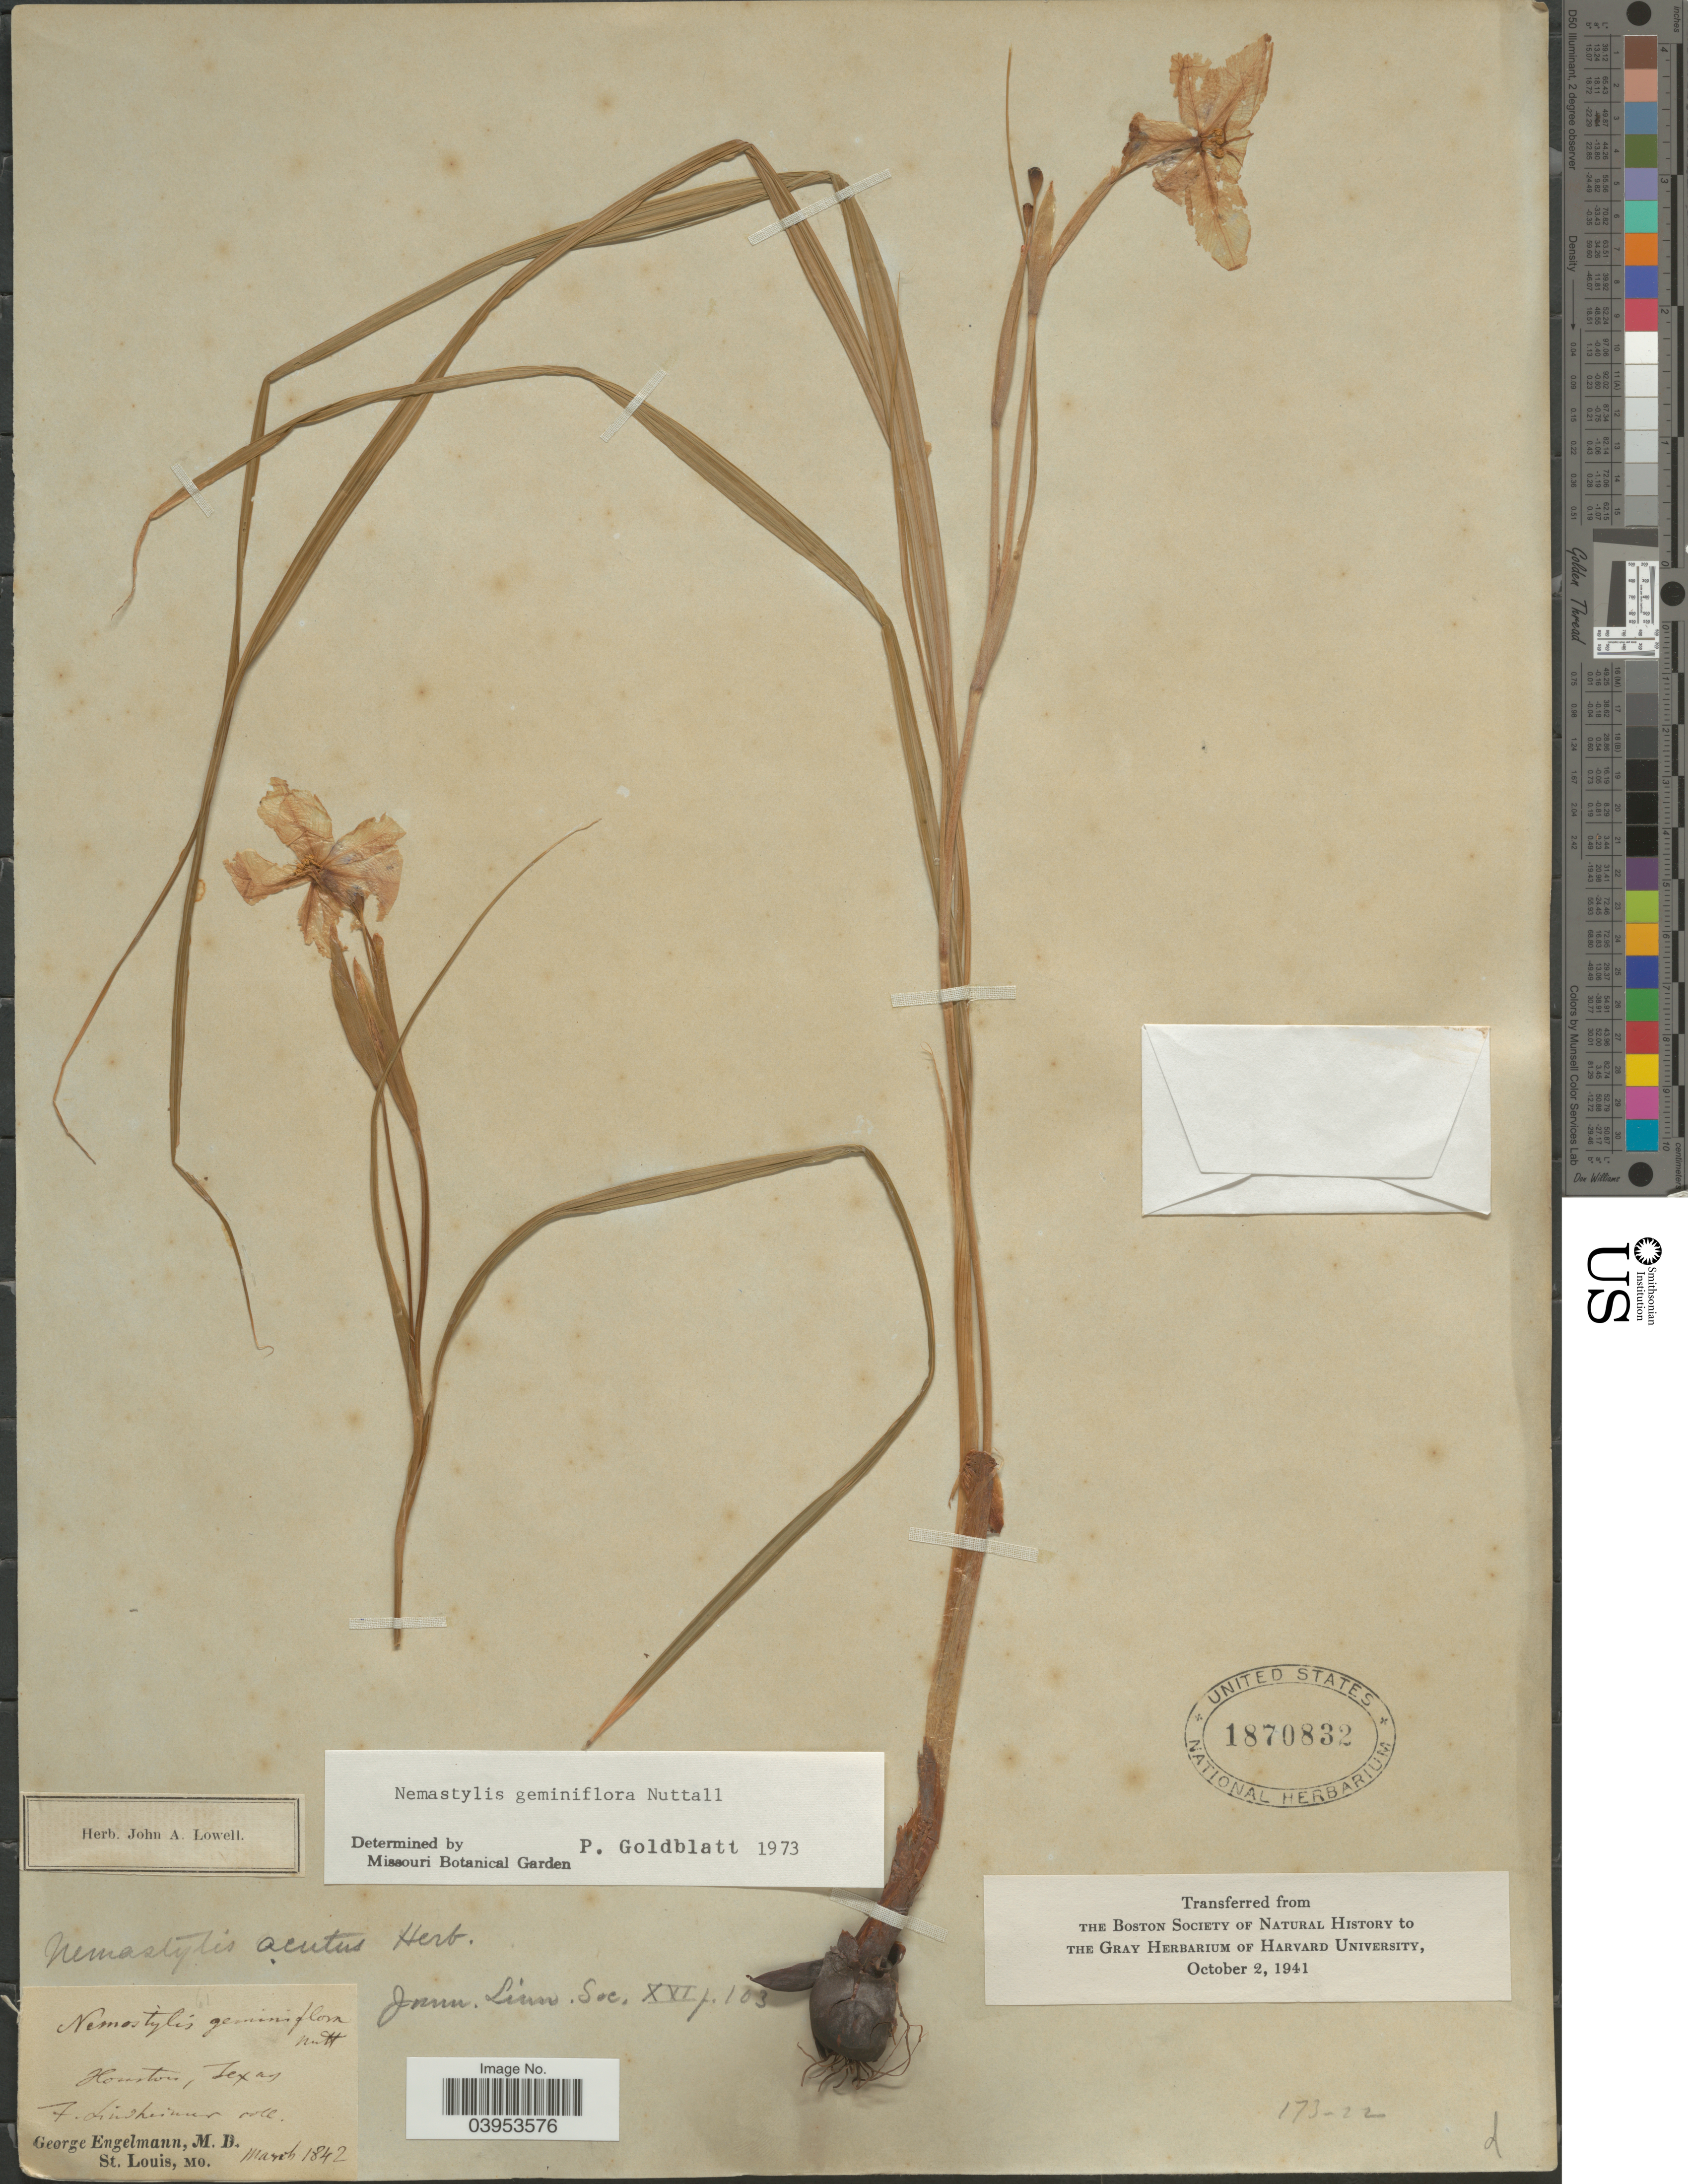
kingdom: Plantae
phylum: Tracheophyta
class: Liliopsida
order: Asparagales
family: Iridaceae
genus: Nemastylis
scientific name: Nemastylis geminiflora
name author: Nutt.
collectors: G. Engelmann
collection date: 1842-03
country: United States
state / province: Texas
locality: Houston.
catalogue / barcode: US 1870832